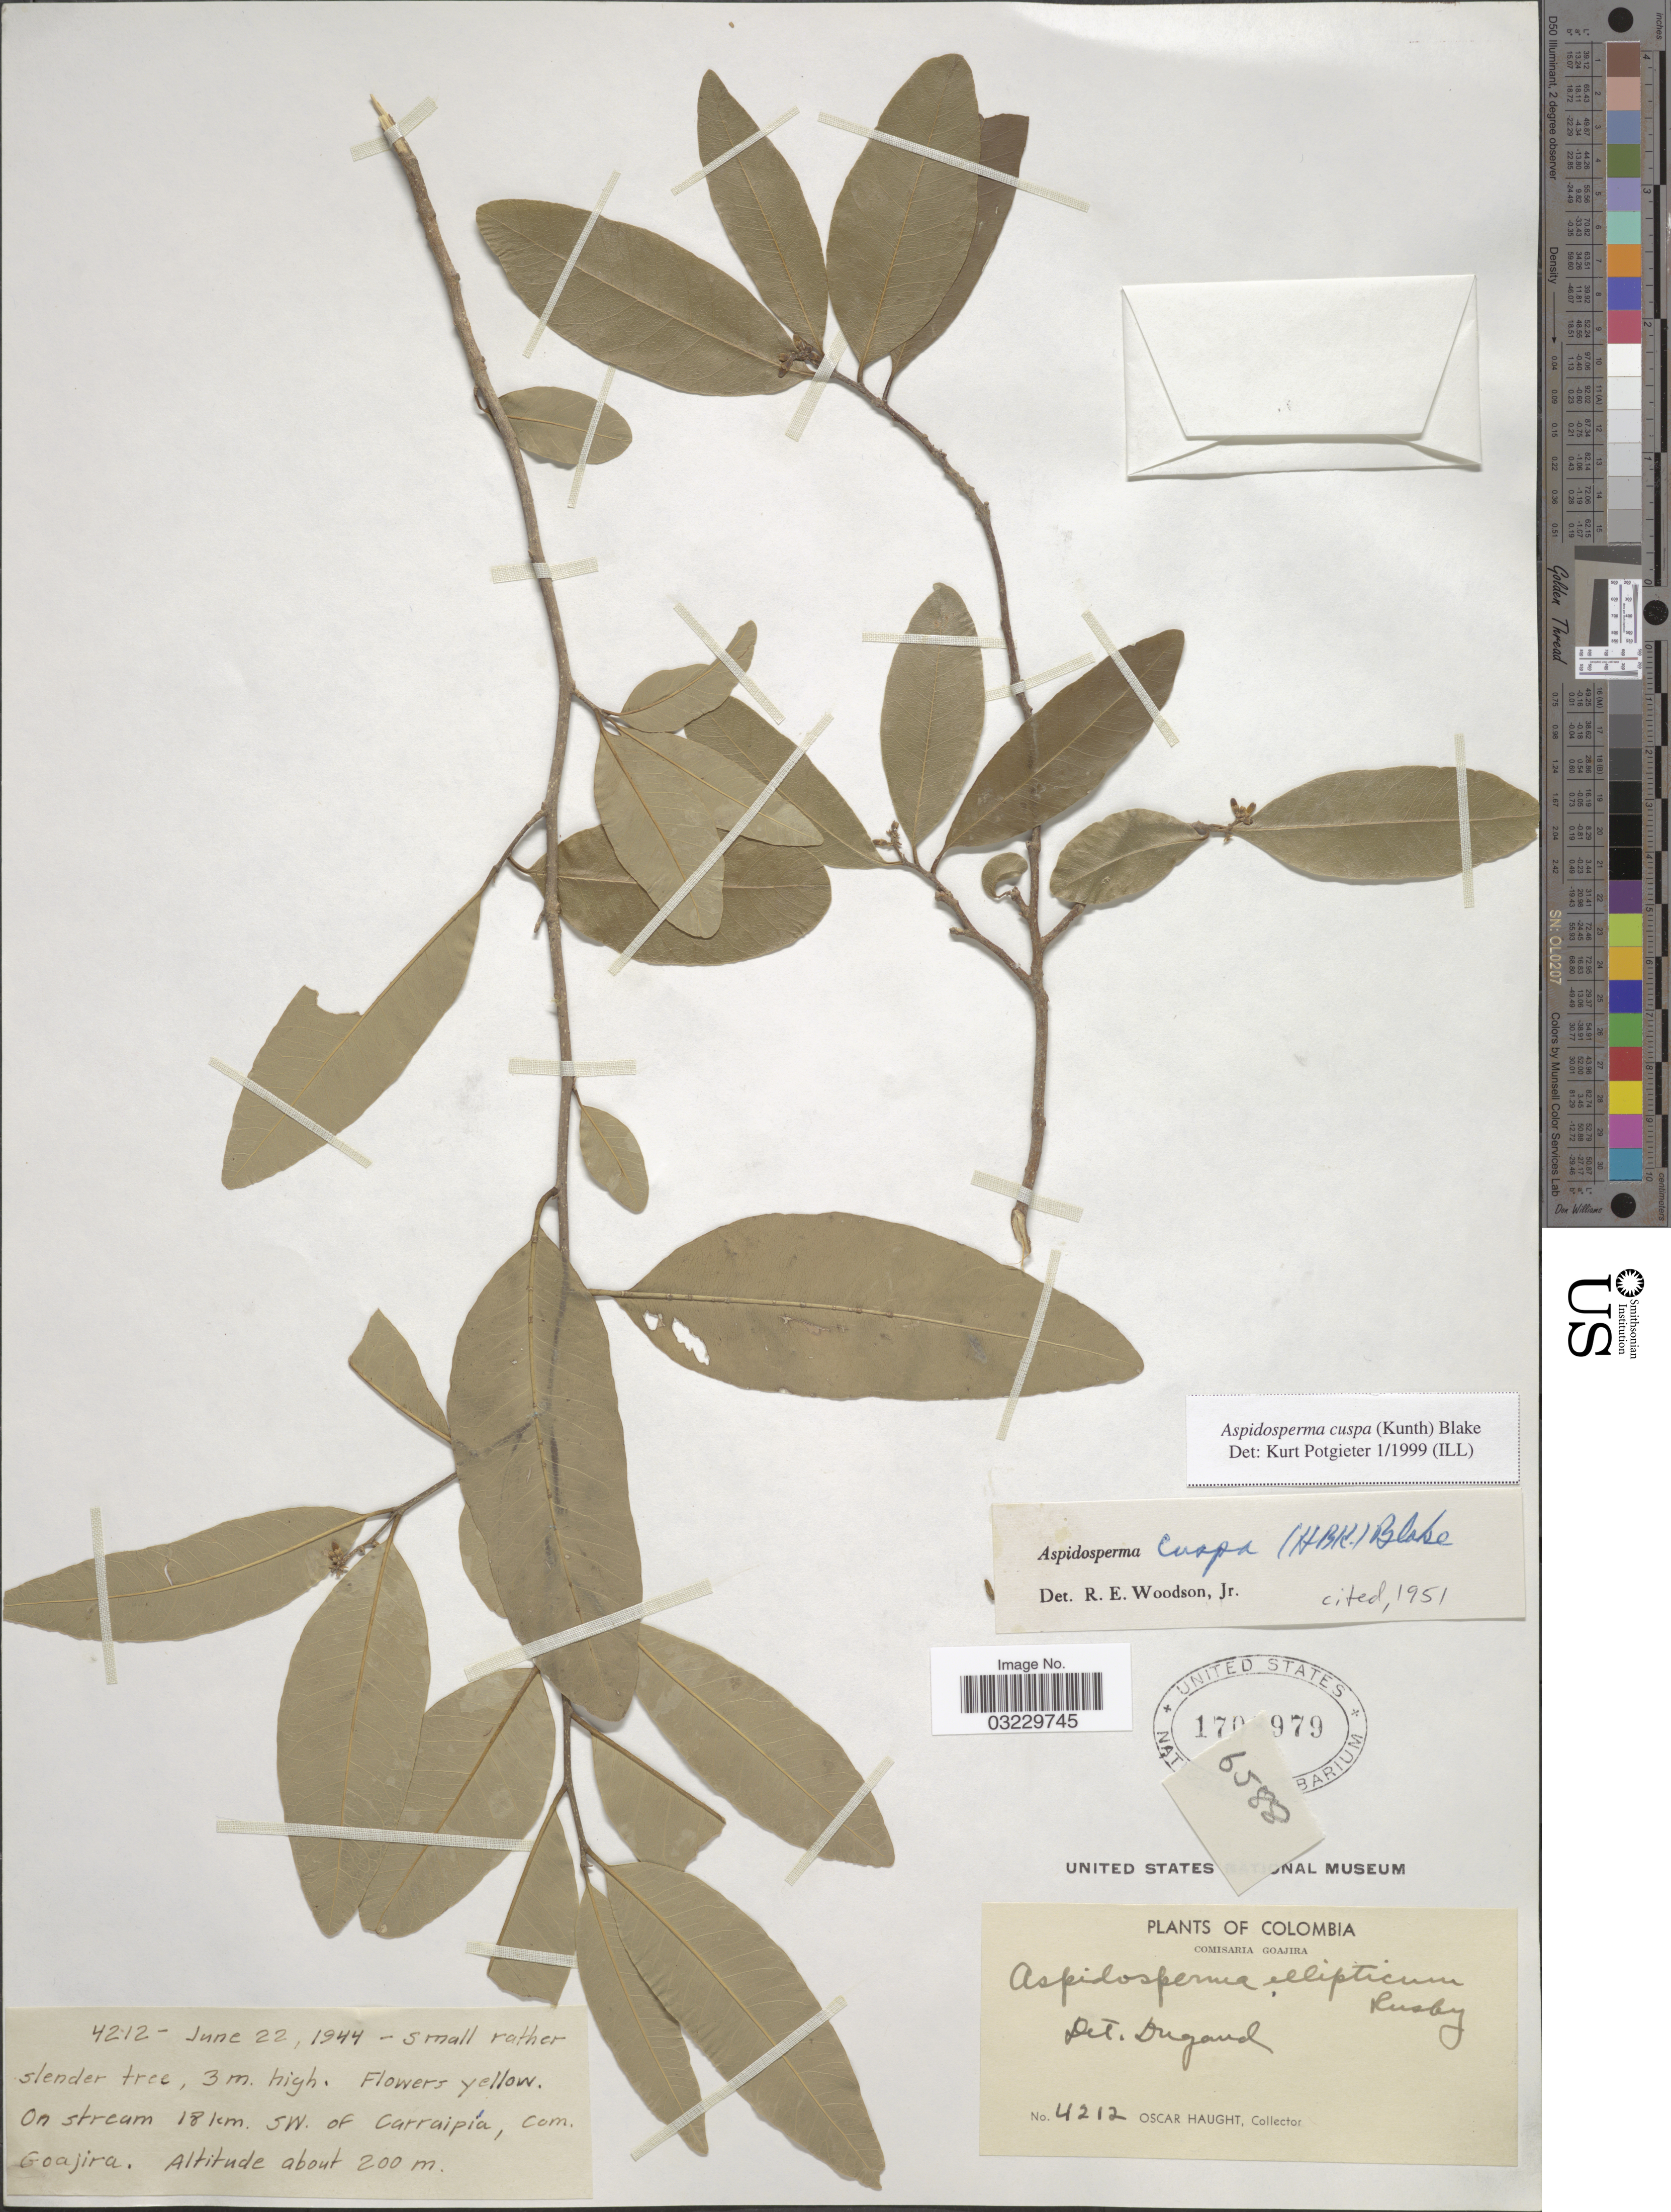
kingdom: Plantae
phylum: Tracheophyta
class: Magnoliopsida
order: Gentianales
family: Apocynaceae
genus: Aspidosperma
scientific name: Aspidosperma cuspa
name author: (Kunth) S.F. Blake ex Pittier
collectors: O. L. Haught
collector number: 4212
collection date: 1944-06-22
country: Colombia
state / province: La Guajira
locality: On stream 18 km. SW. of Carraipía, Com. Goajira.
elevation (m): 200